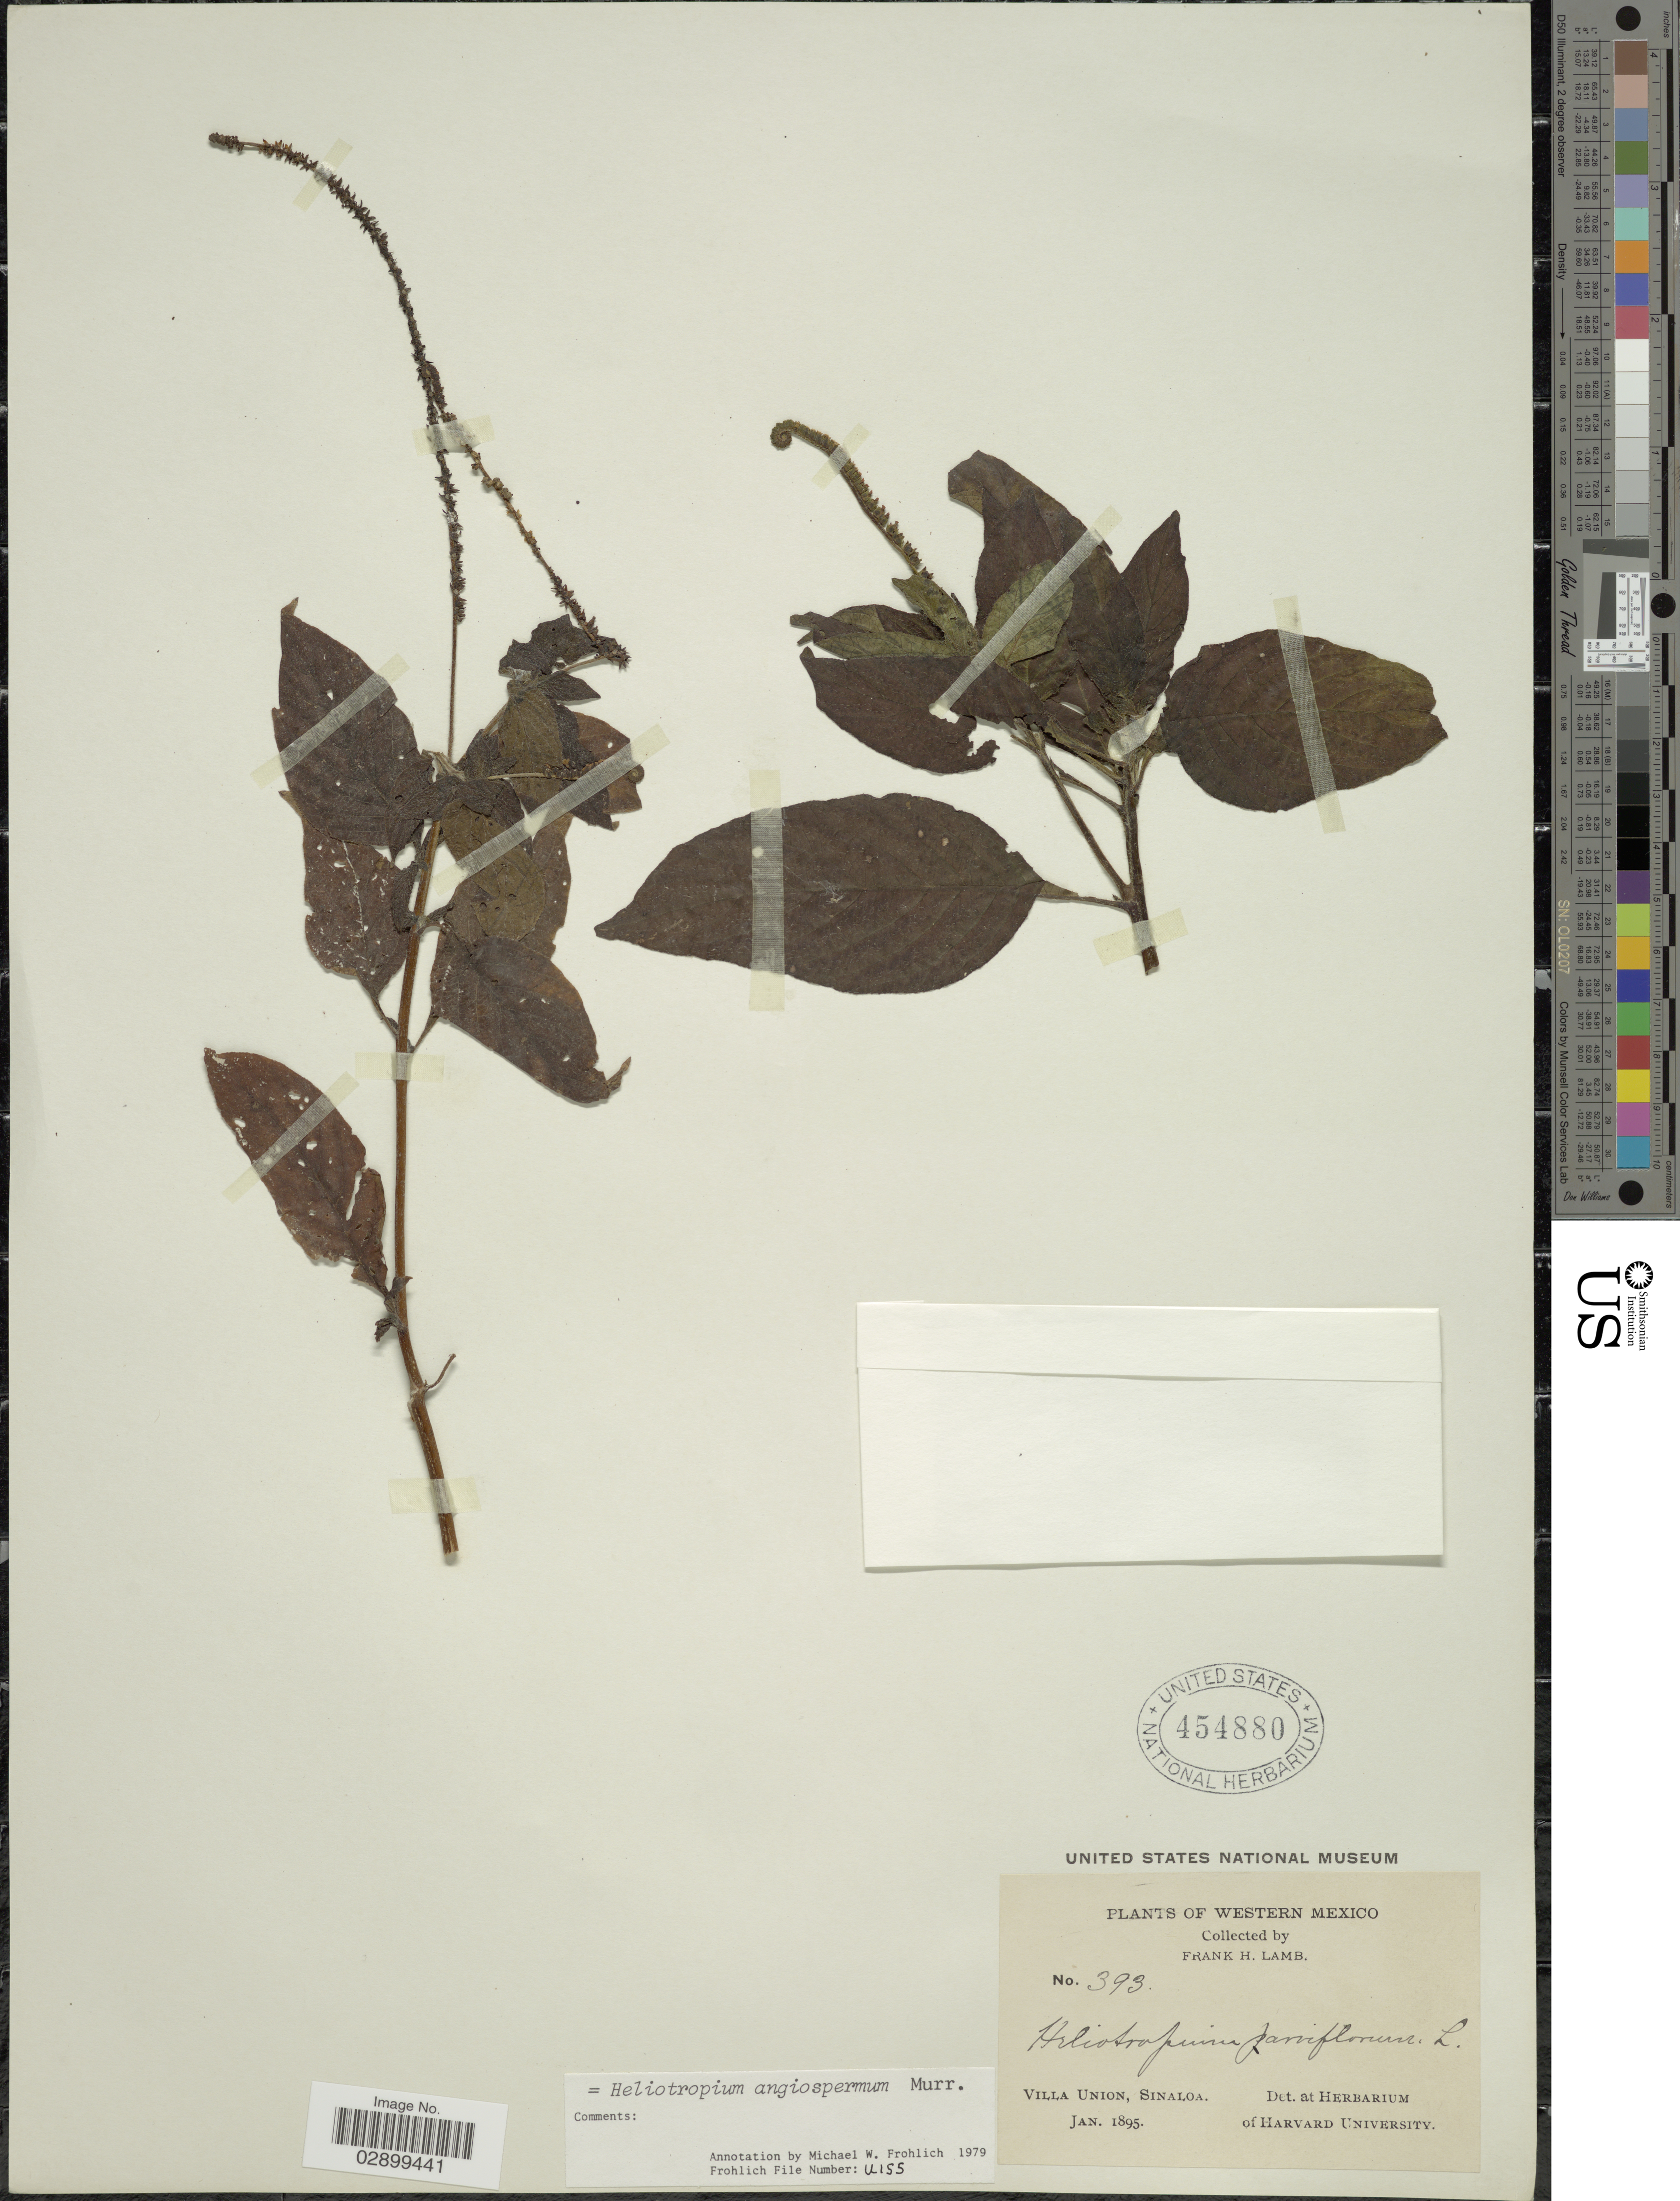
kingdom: Plantae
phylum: Tracheophyta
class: Magnoliopsida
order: Boraginales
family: Heliotropiaceae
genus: Heliotropium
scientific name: Heliotropium angiospermum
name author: Murray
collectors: F. H. Lamb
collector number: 393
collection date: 1895-01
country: Mexico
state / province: Sinaloa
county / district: Mazatlán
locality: Villa Unión.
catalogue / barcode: US 454880